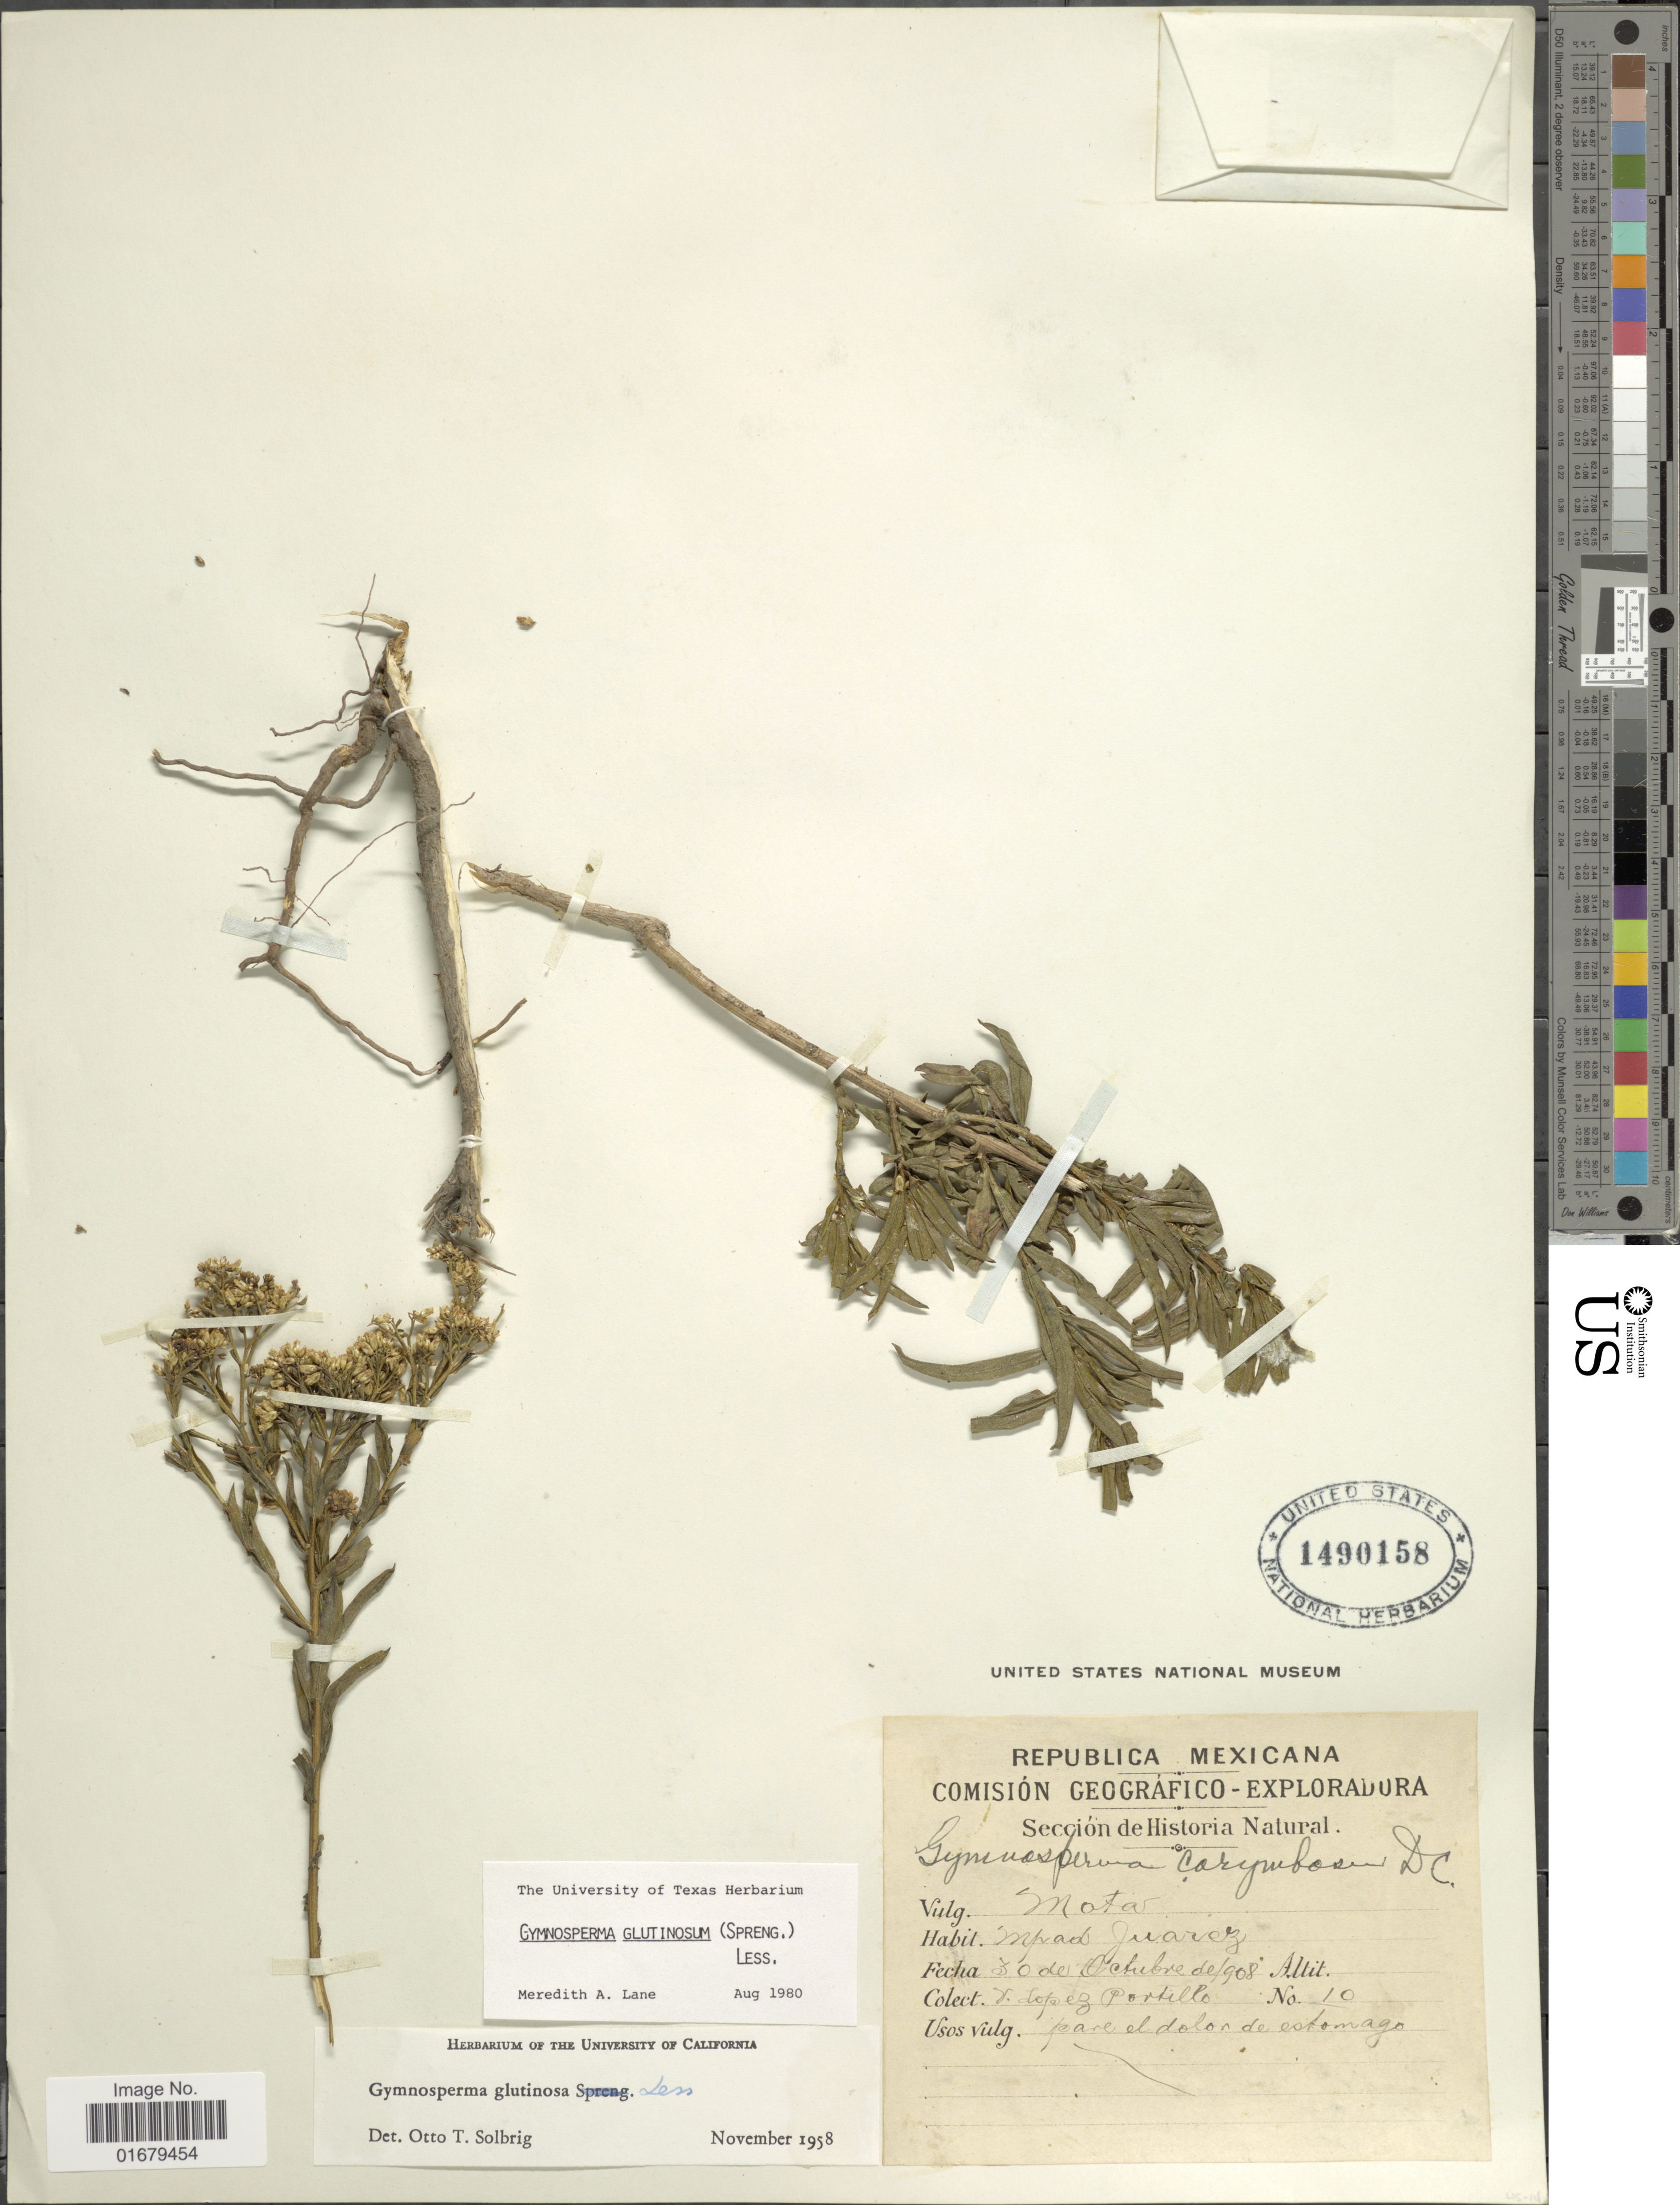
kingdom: Plantae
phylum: Tracheophyta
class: Magnoliopsida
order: Asterales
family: Asteraceae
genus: Gymnosperma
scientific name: Gymnosperma glutinosum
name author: (Spreng.) Less.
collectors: López Portillo, V.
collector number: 10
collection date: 1908-10-30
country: Mexico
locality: Mpad Juarez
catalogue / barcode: US 1490158